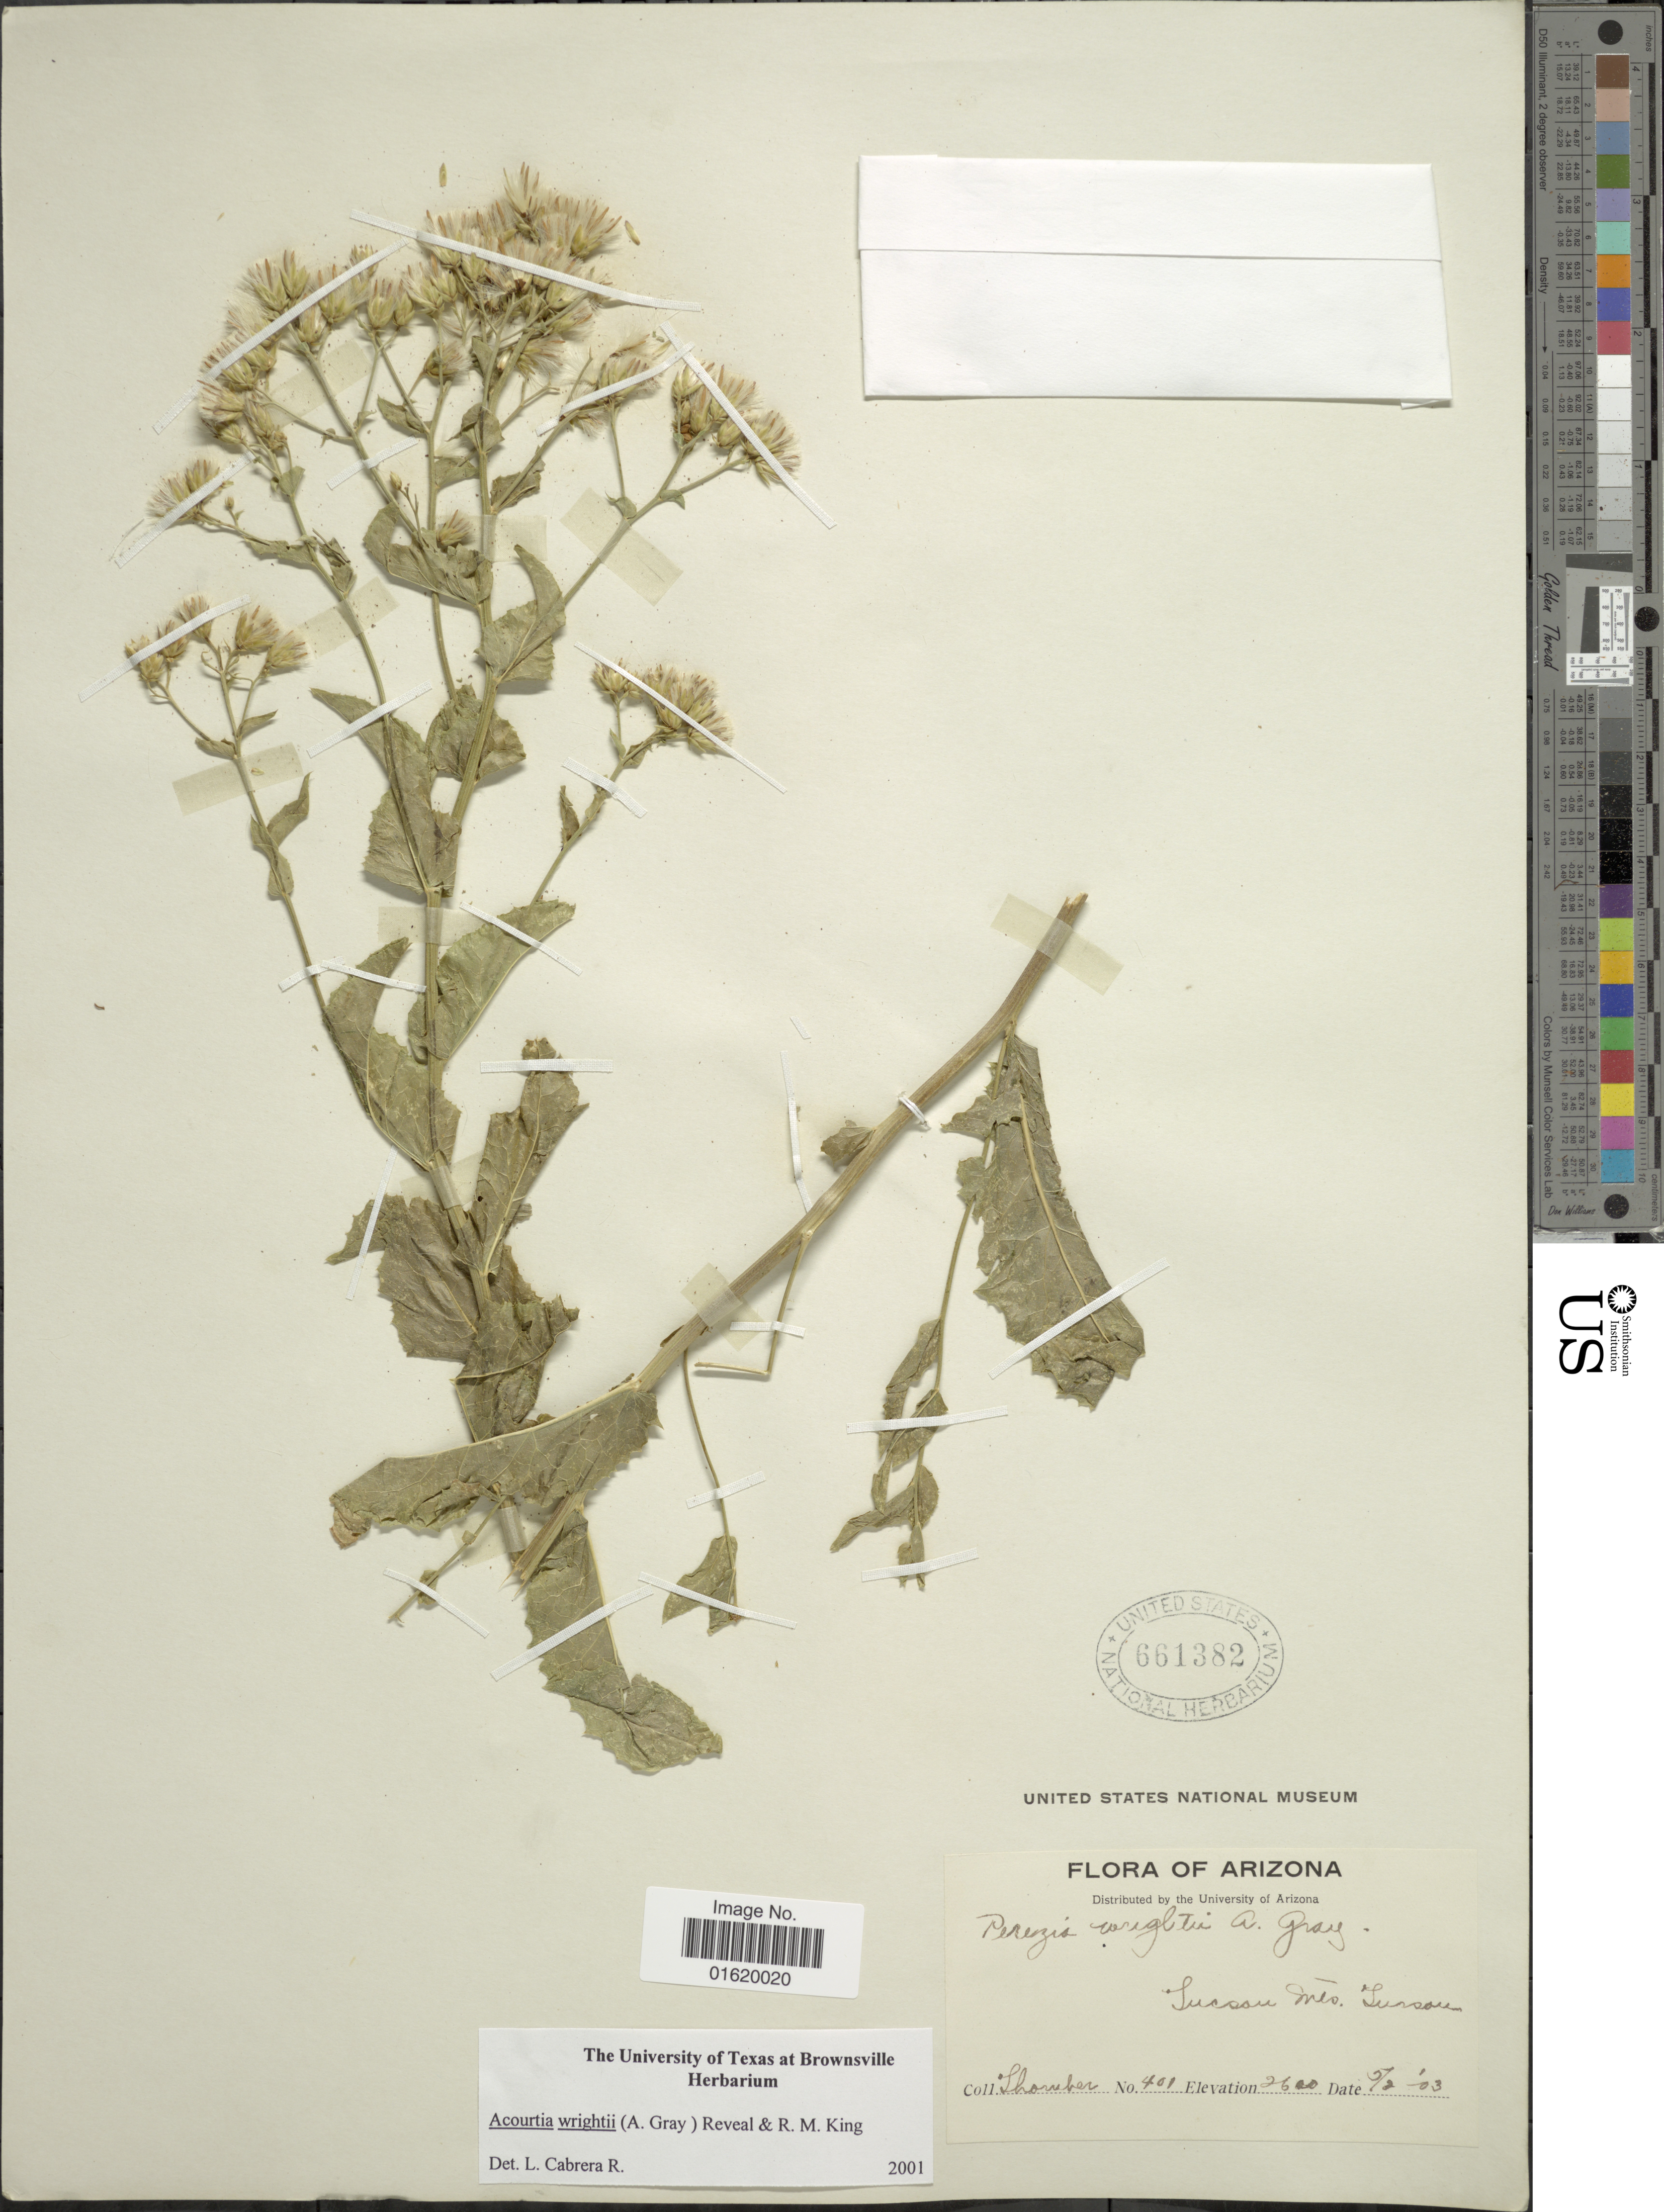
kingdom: Plantae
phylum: Tracheophyta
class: Magnoliopsida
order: Asterales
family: Asteraceae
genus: Acourtia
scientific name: Acourtia wrightii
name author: (A. Gray) Reveal & R.M. King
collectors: J. Thornber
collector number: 401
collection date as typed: Transcribed d/m/y: 2/5/3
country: United States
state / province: Arizona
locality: Tucson Mts.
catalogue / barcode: US 661382